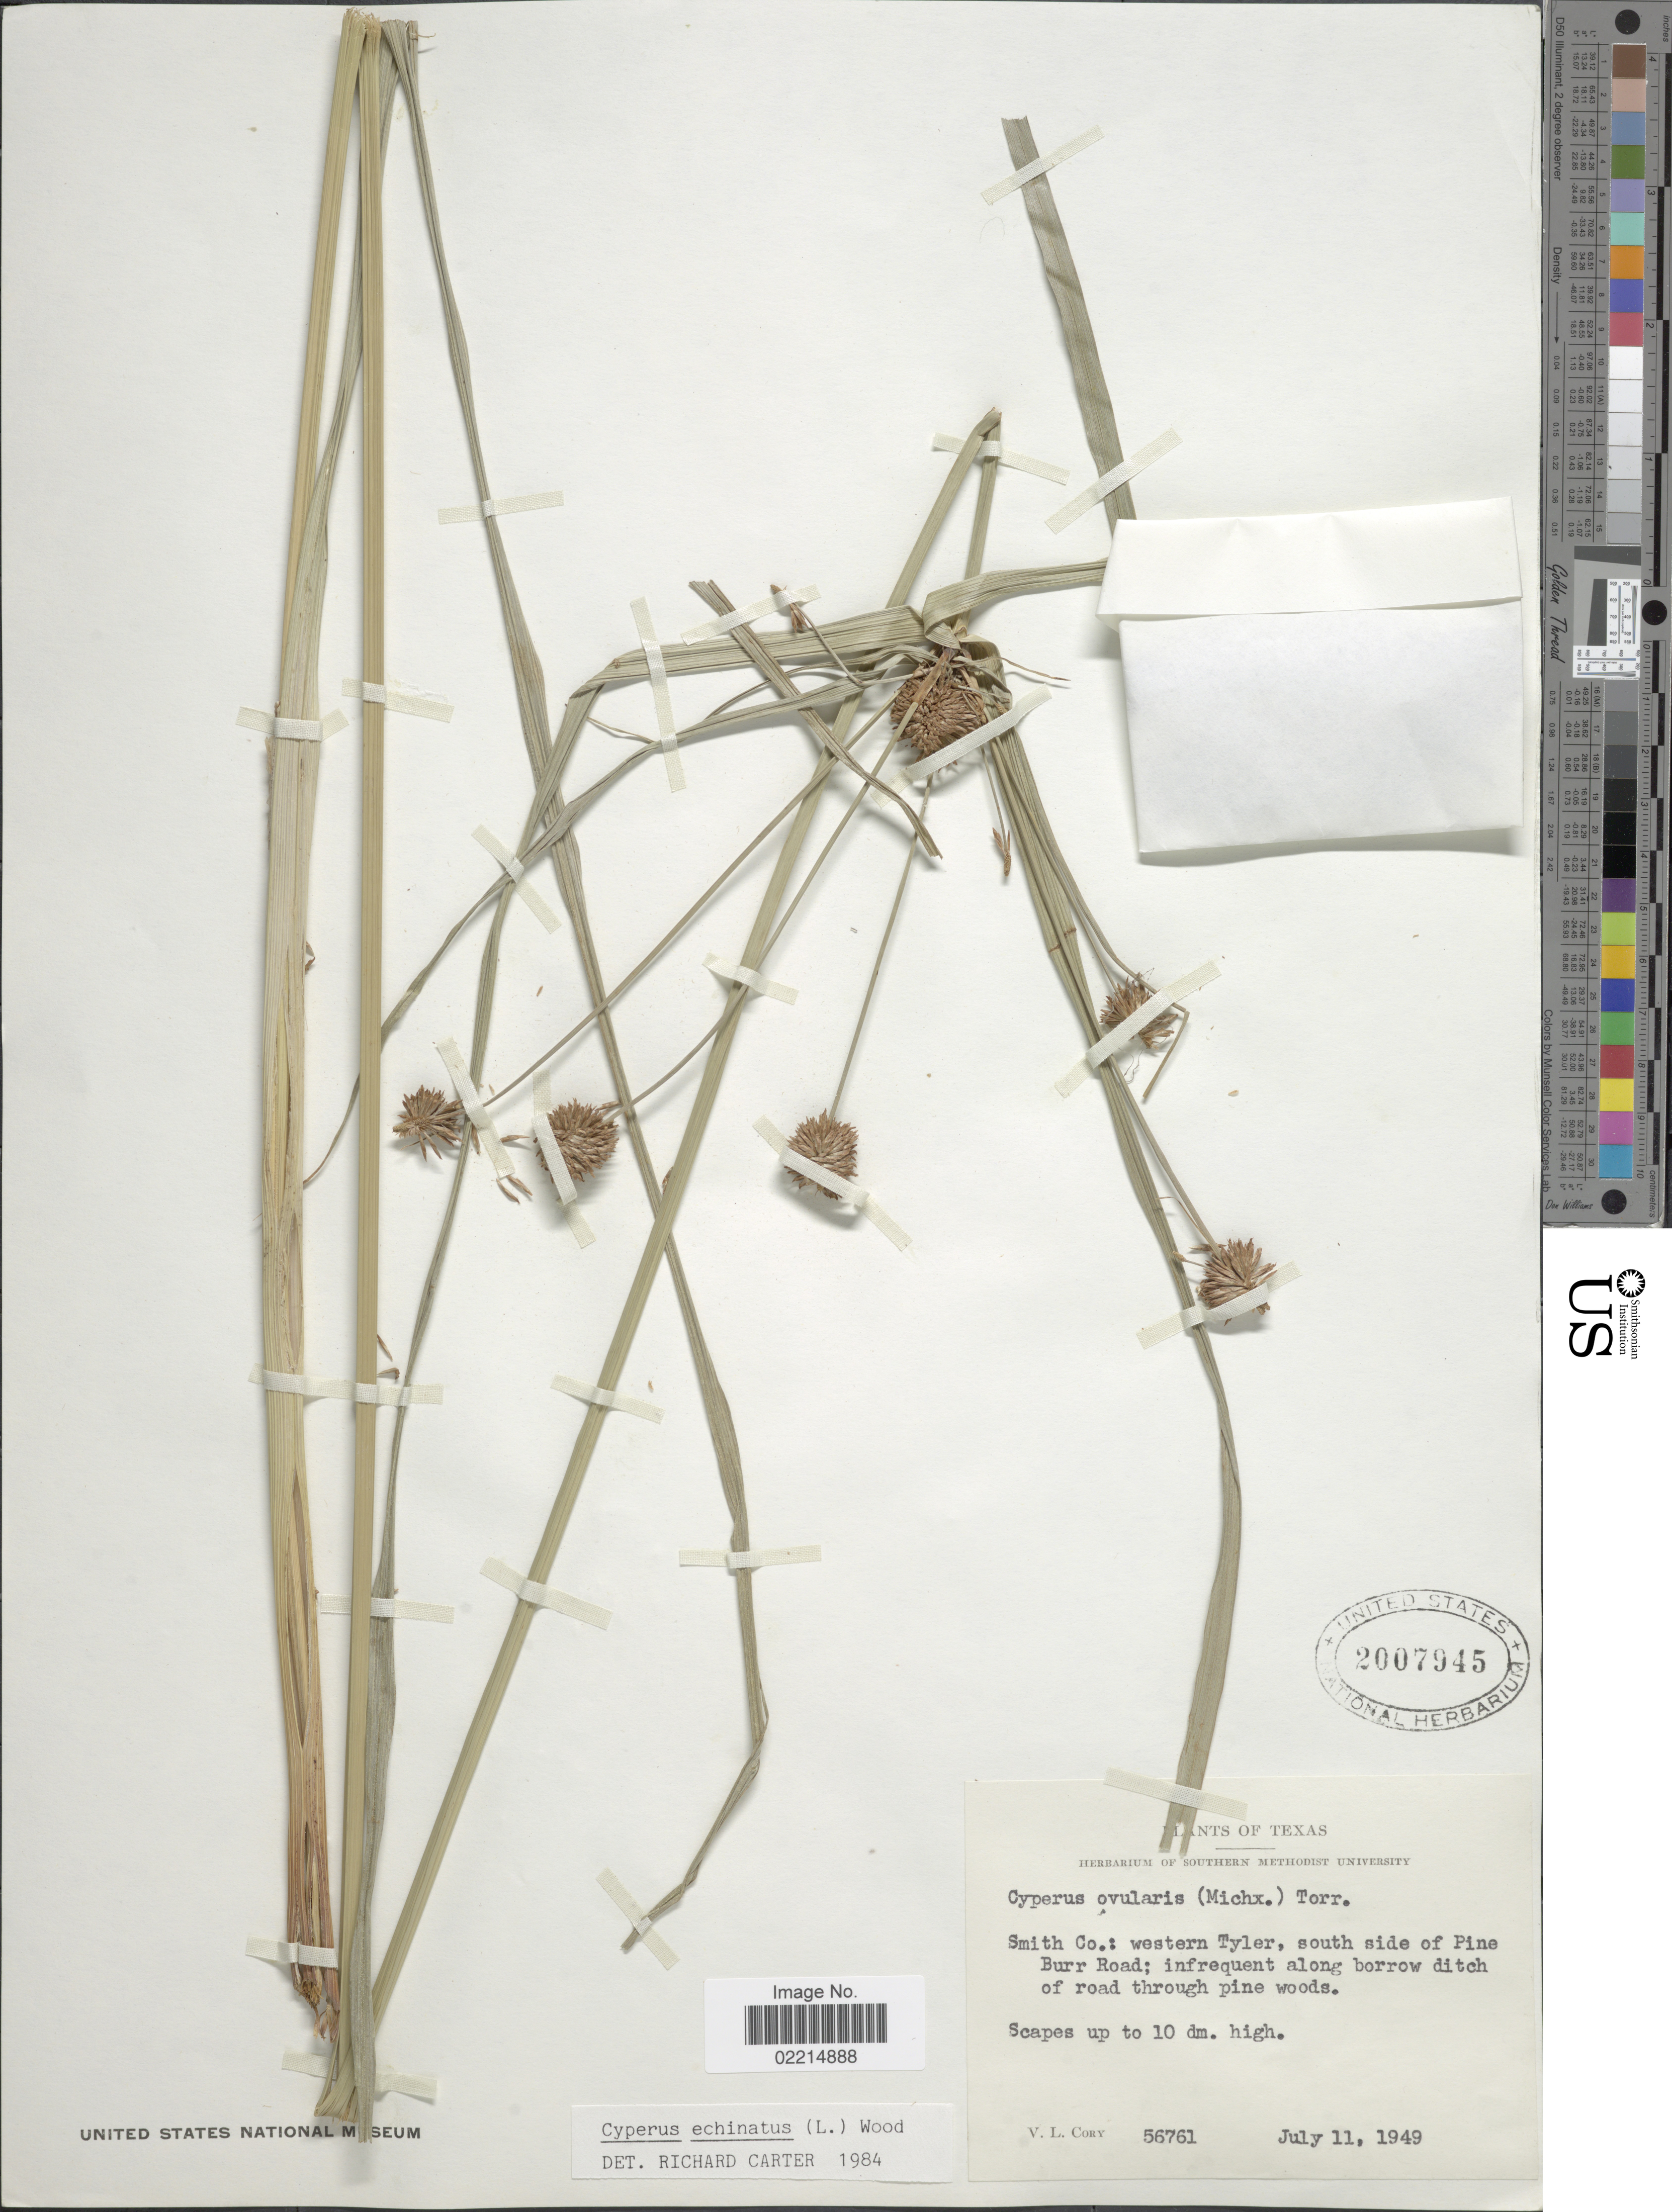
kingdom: Plantae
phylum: Tracheophyta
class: Liliopsida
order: Poales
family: Cyperaceae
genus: Cyperus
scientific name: Cyperus echinatus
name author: (L.) Alph. Wood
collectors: V. Cory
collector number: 56761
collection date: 1949-07-11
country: United States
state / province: Texas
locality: Smith Co.: western Tyler, south side of Pine Burr Road; along borrow ditch of road through pine woods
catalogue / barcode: US 2007945